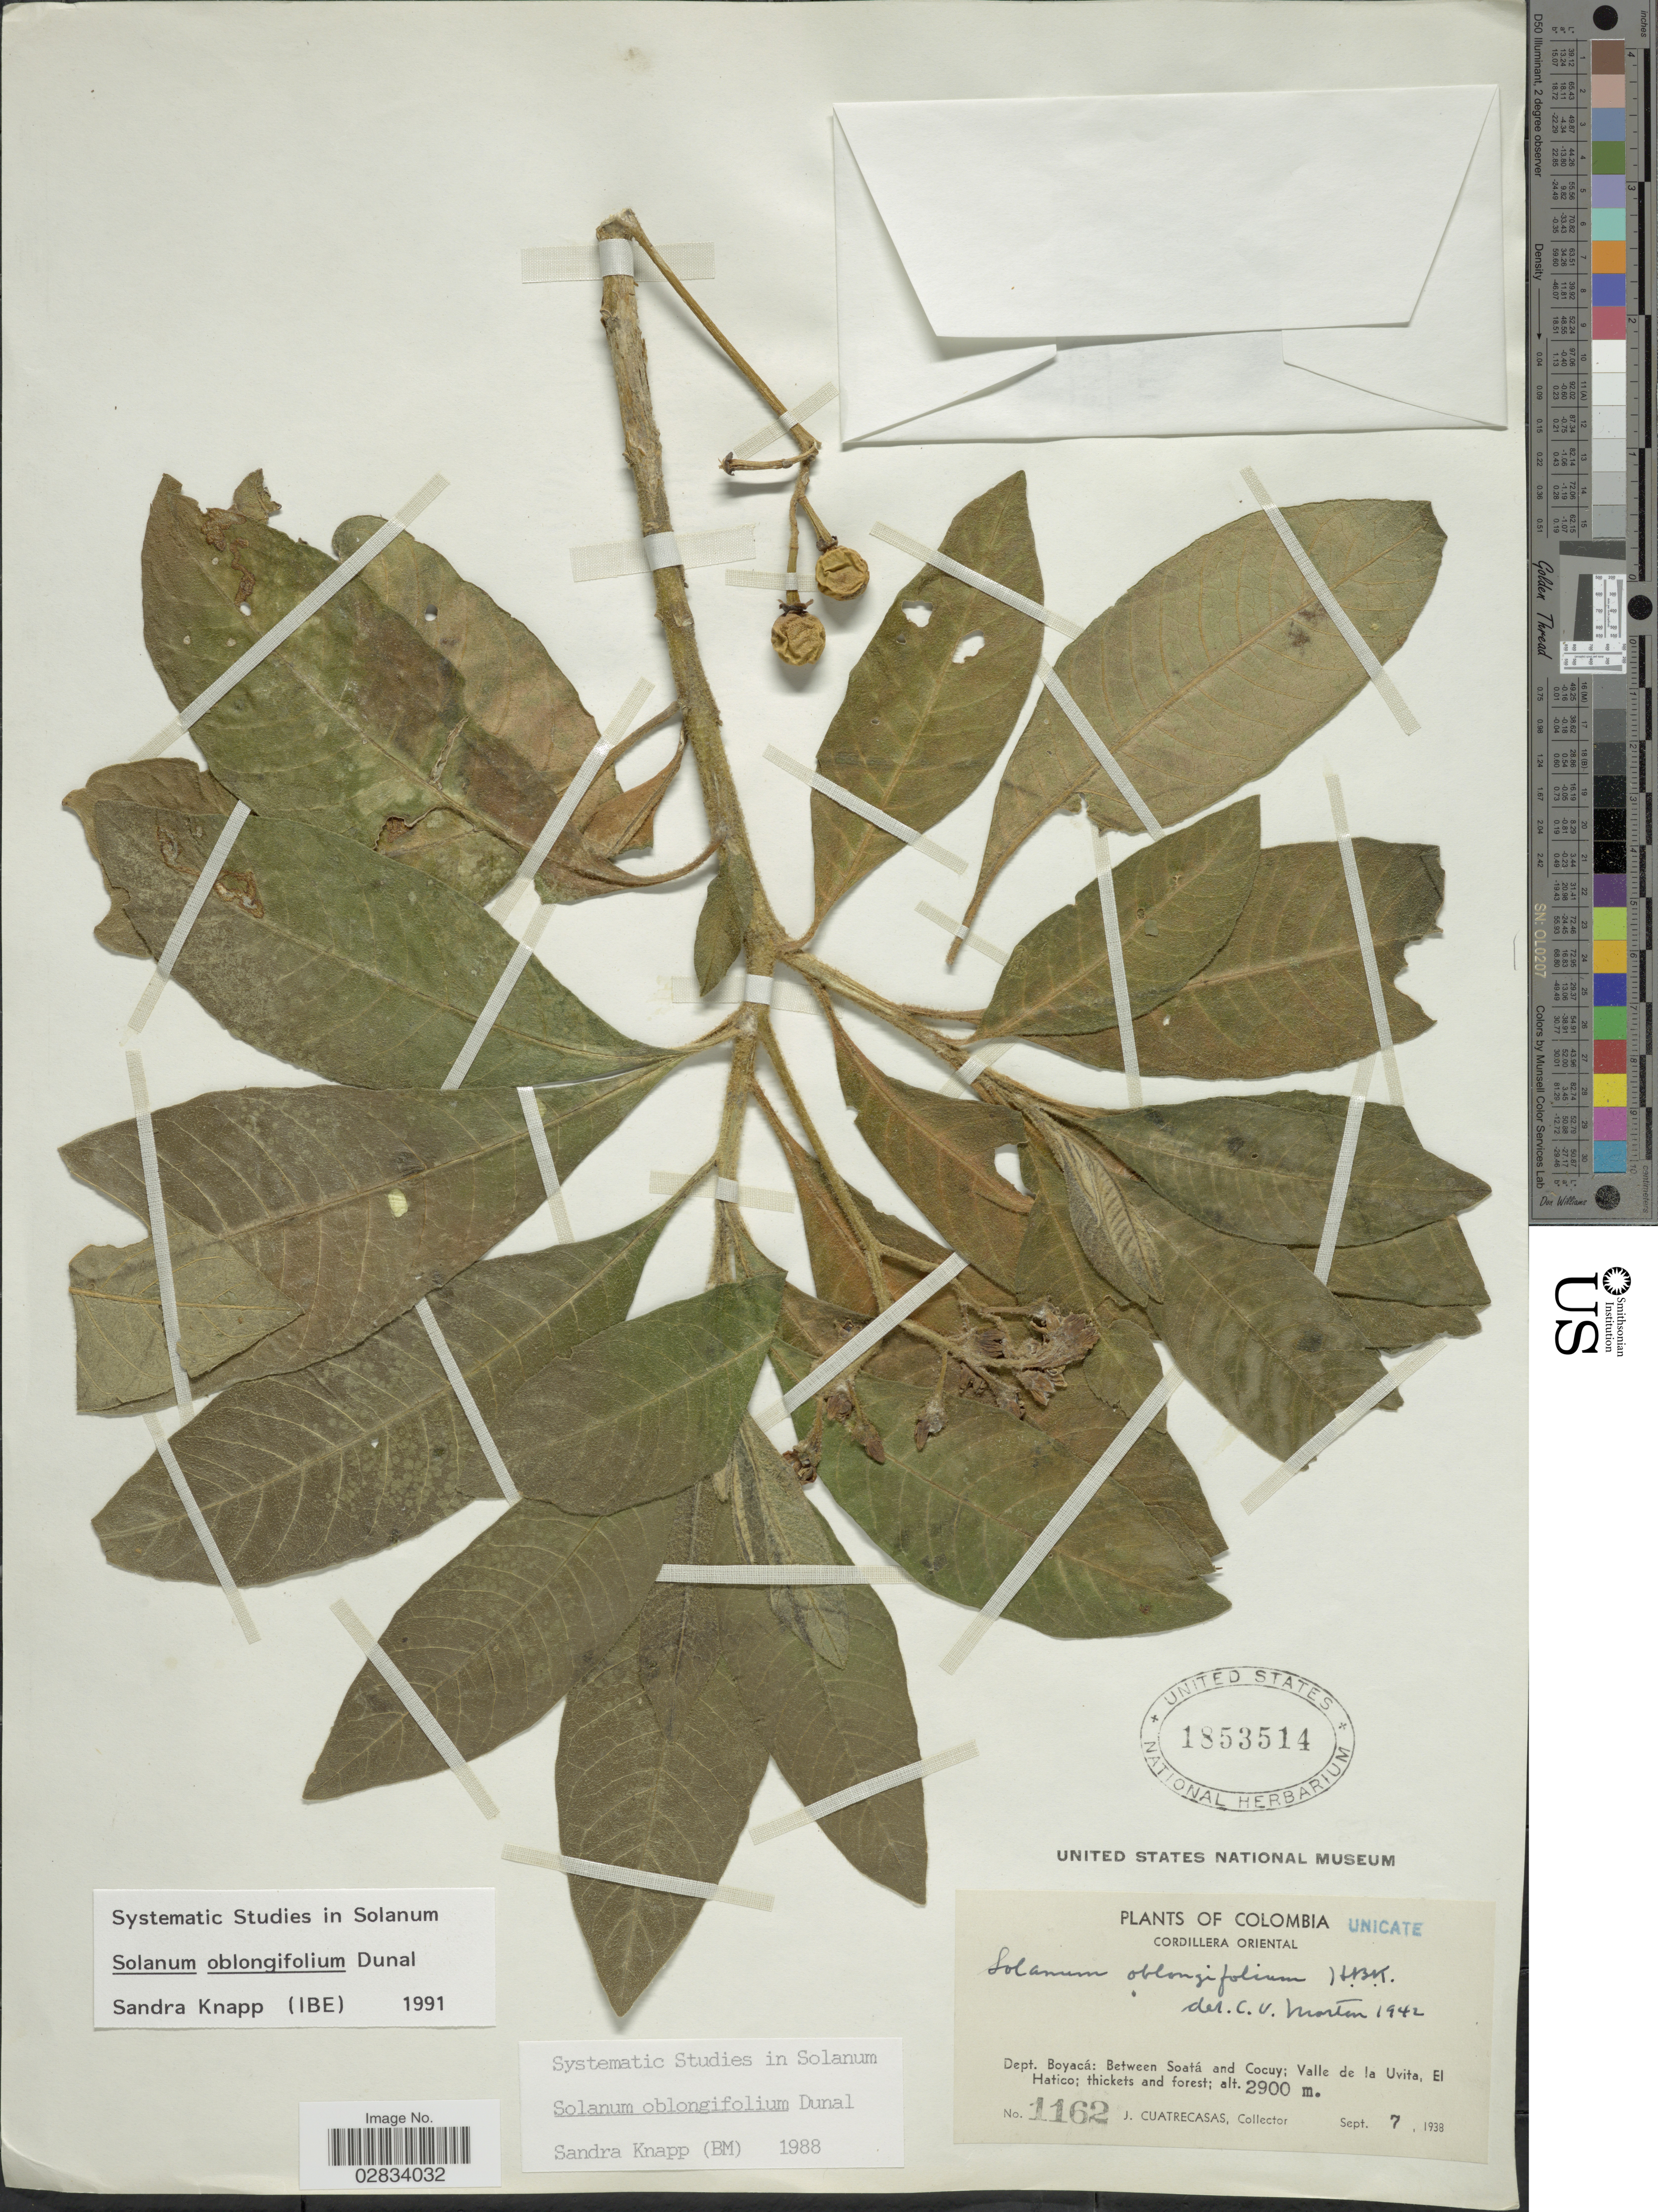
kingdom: Plantae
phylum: Tracheophyta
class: Magnoliopsida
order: Solanales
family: Solanaceae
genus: Solanum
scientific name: Solanum oblongifolium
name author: Duval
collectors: J. Cuatrecasas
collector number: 1162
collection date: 1938-09-07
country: Colombia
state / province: Boyacá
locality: Dept. Boyacá: Between Soatá and Cocuy; Valle de la Uvita, El Hatico, Cordillera Oriental.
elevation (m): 2900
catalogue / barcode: US 1853514